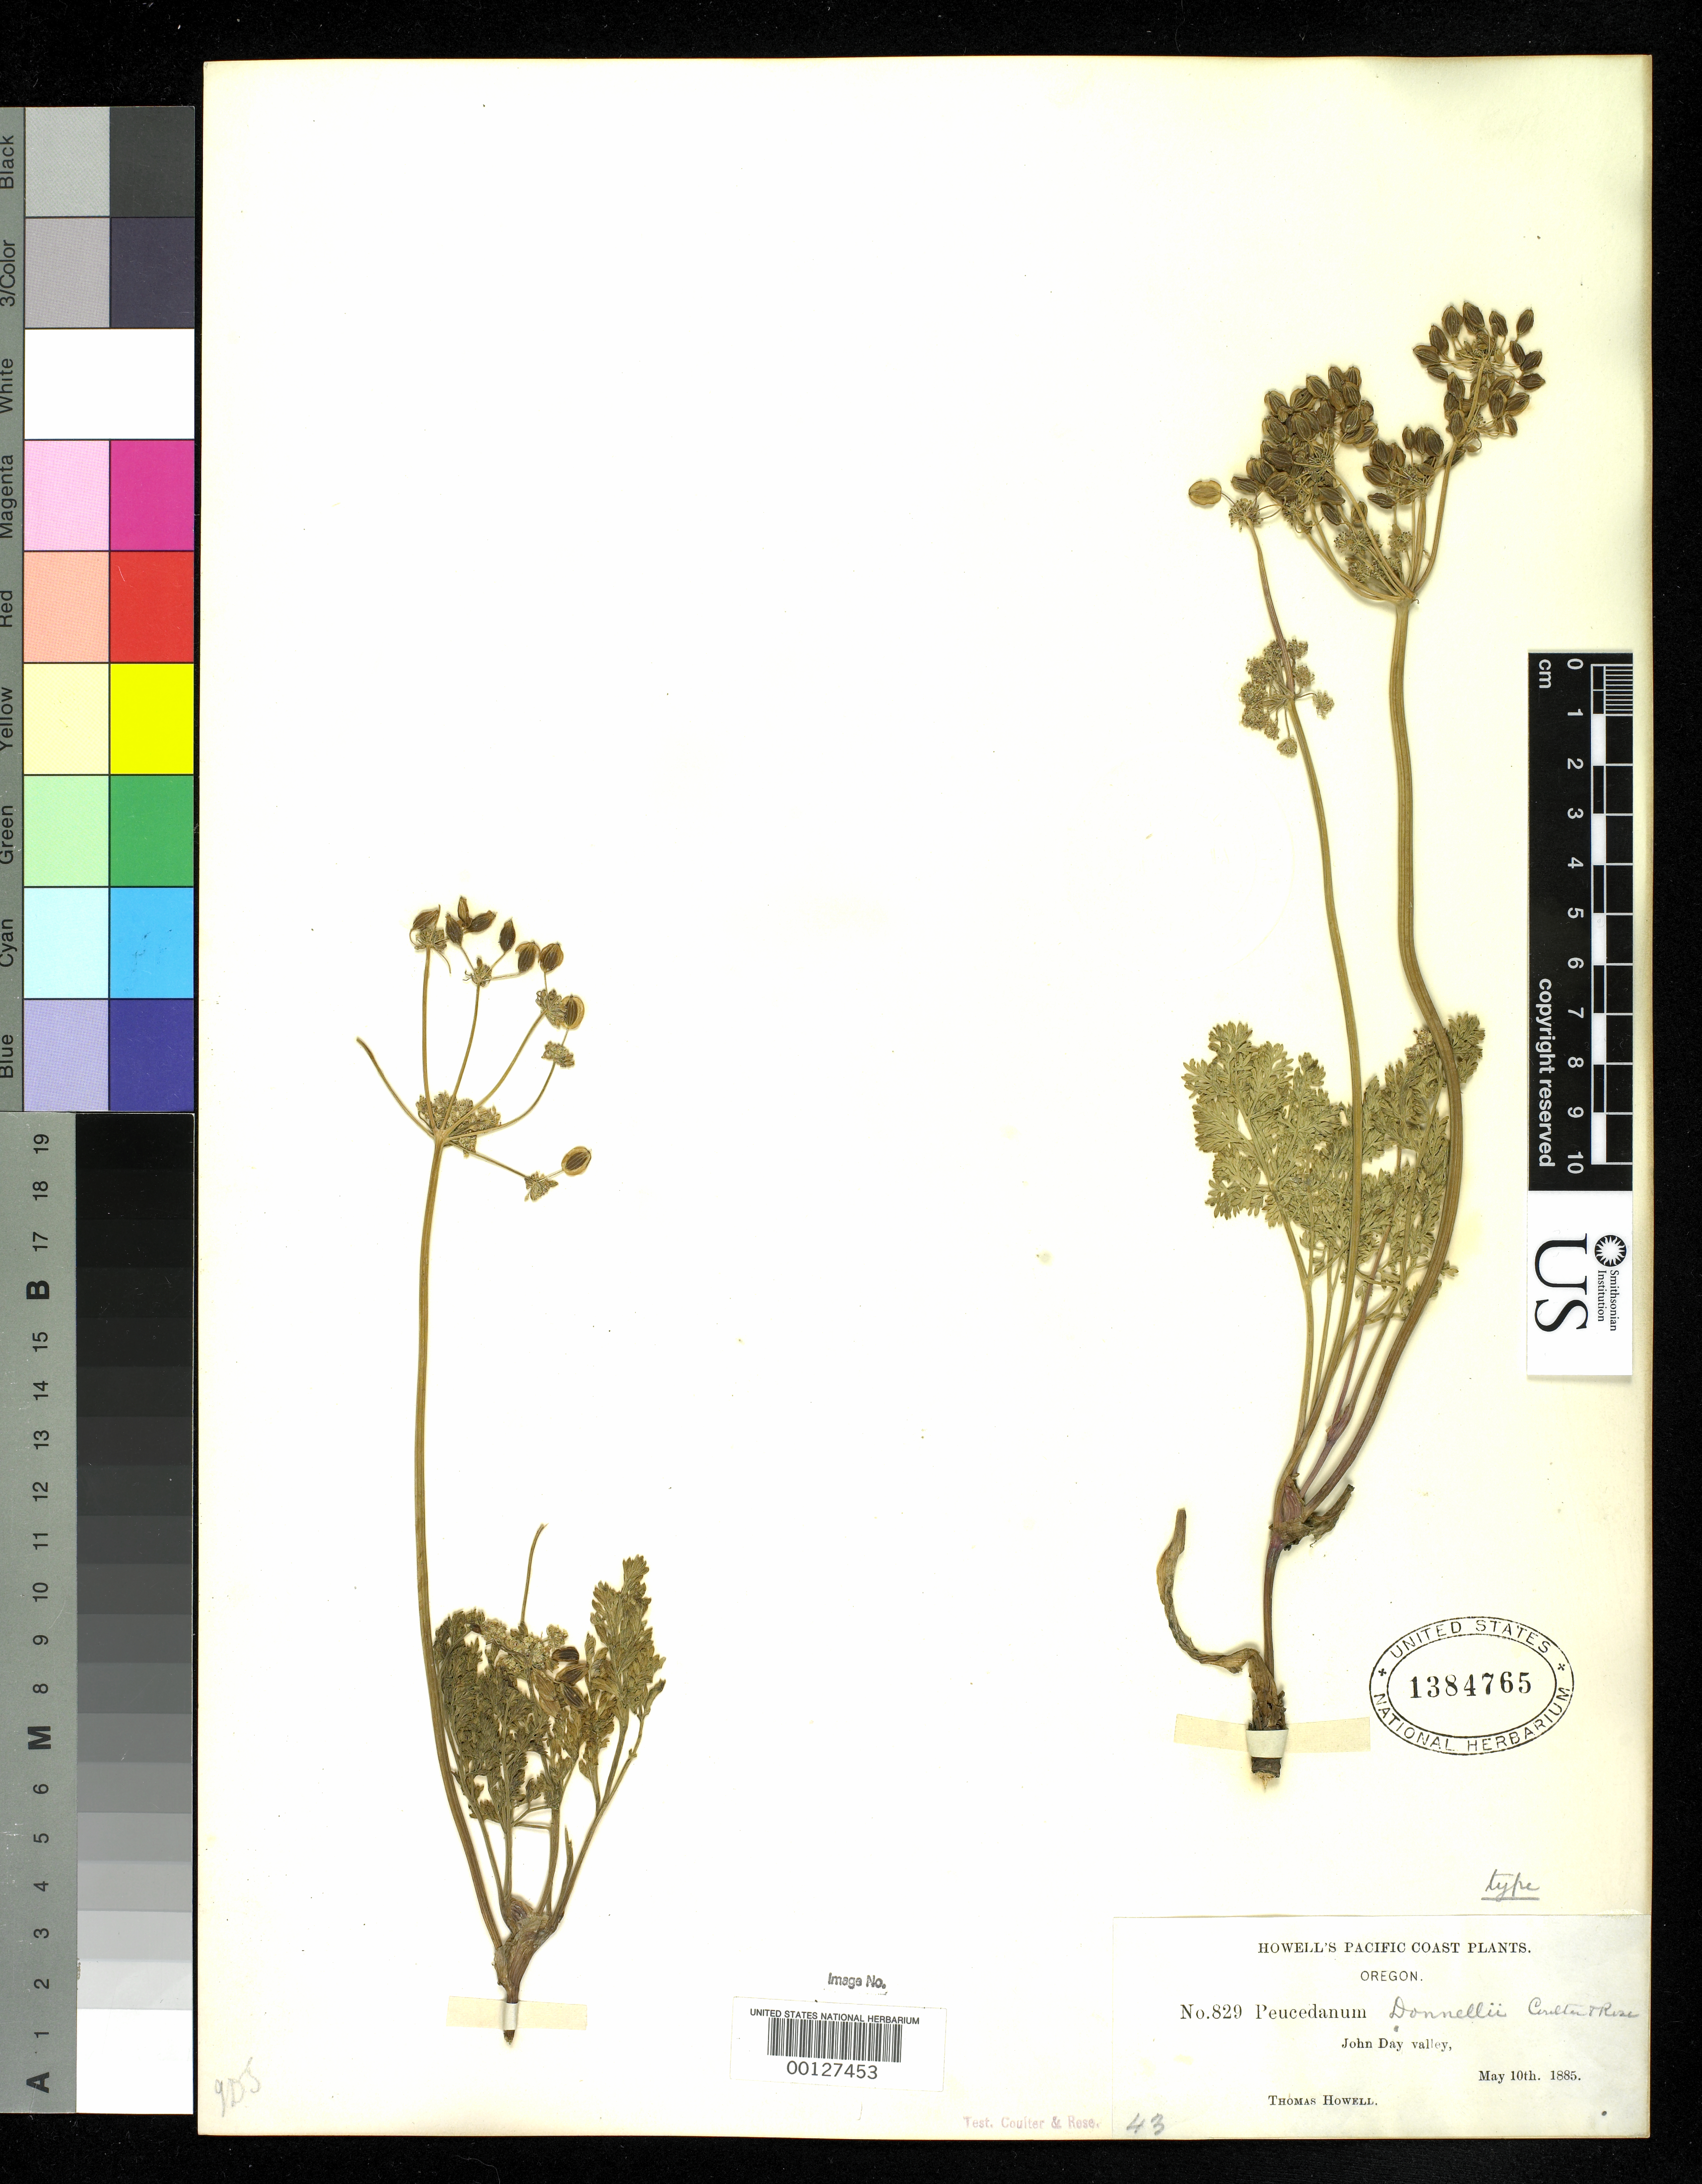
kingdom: Plantae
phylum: Tracheophyta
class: Magnoliopsida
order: Apiales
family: Apiaceae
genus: Peucedanum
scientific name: Peucedanum donnellii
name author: J.M. Coult. & Rose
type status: Isolectotype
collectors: T. J. Howell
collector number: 829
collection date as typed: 10 May 1885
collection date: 1885-05-10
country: United States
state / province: Oregon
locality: John Day Valley.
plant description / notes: This sheet is annotated as "type" and was formerly recorded as lectotype in US records; Coulter & Rose (1900) specify "type" is in Herb. Coult. with duplicates at US; acc. to C. Niezgoda (pers. comm. 2007), lectotype is now at F.; Specimen ex John Donnell Smith herbarium.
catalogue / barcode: US 1384765